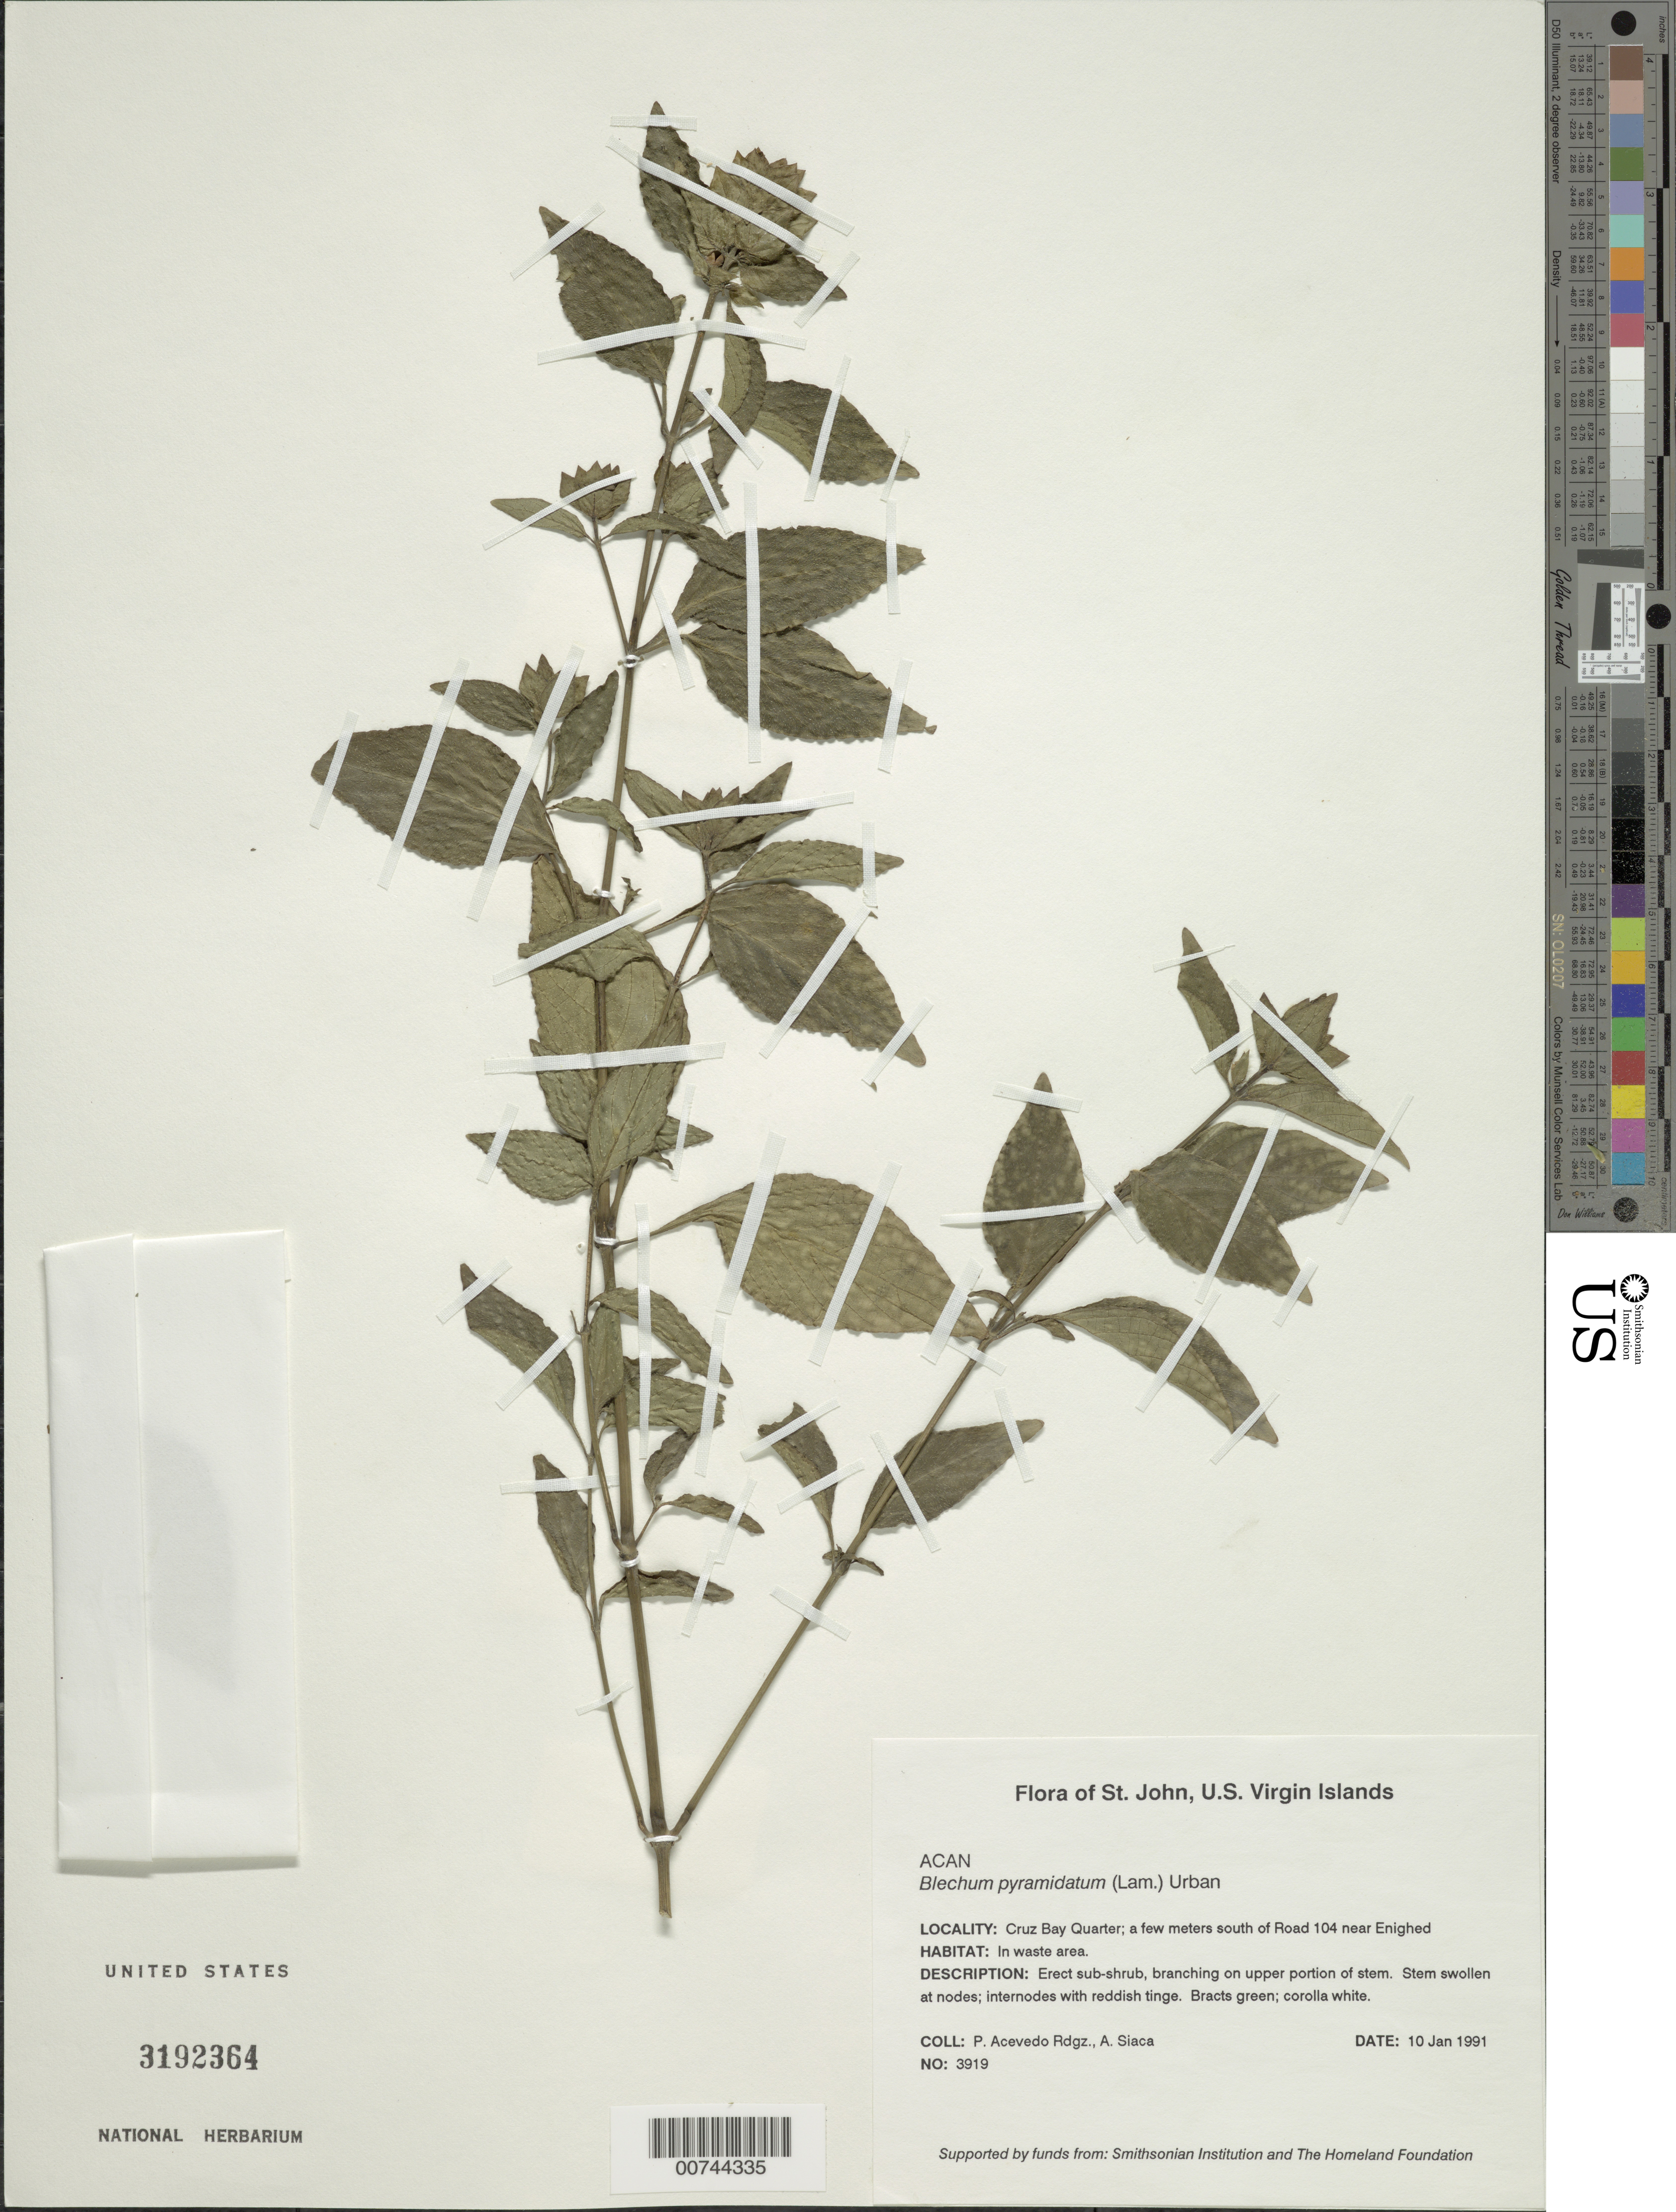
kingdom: Plantae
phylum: Tracheophyta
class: Magnoliopsida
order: Lamiales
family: Acanthaceae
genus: Blechum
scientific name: Blechum pyramidatum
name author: (Lam.) Urb.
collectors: P. Acevedo-Rodr. & A. Siaca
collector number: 3919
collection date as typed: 10 Jan 1991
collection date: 1991-01-10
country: U.S. Virgin Islands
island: St. John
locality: Cruz Bay Quarter; a few meters south of Road 104 near Enighed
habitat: In waste area.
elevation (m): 0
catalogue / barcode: US 3192364